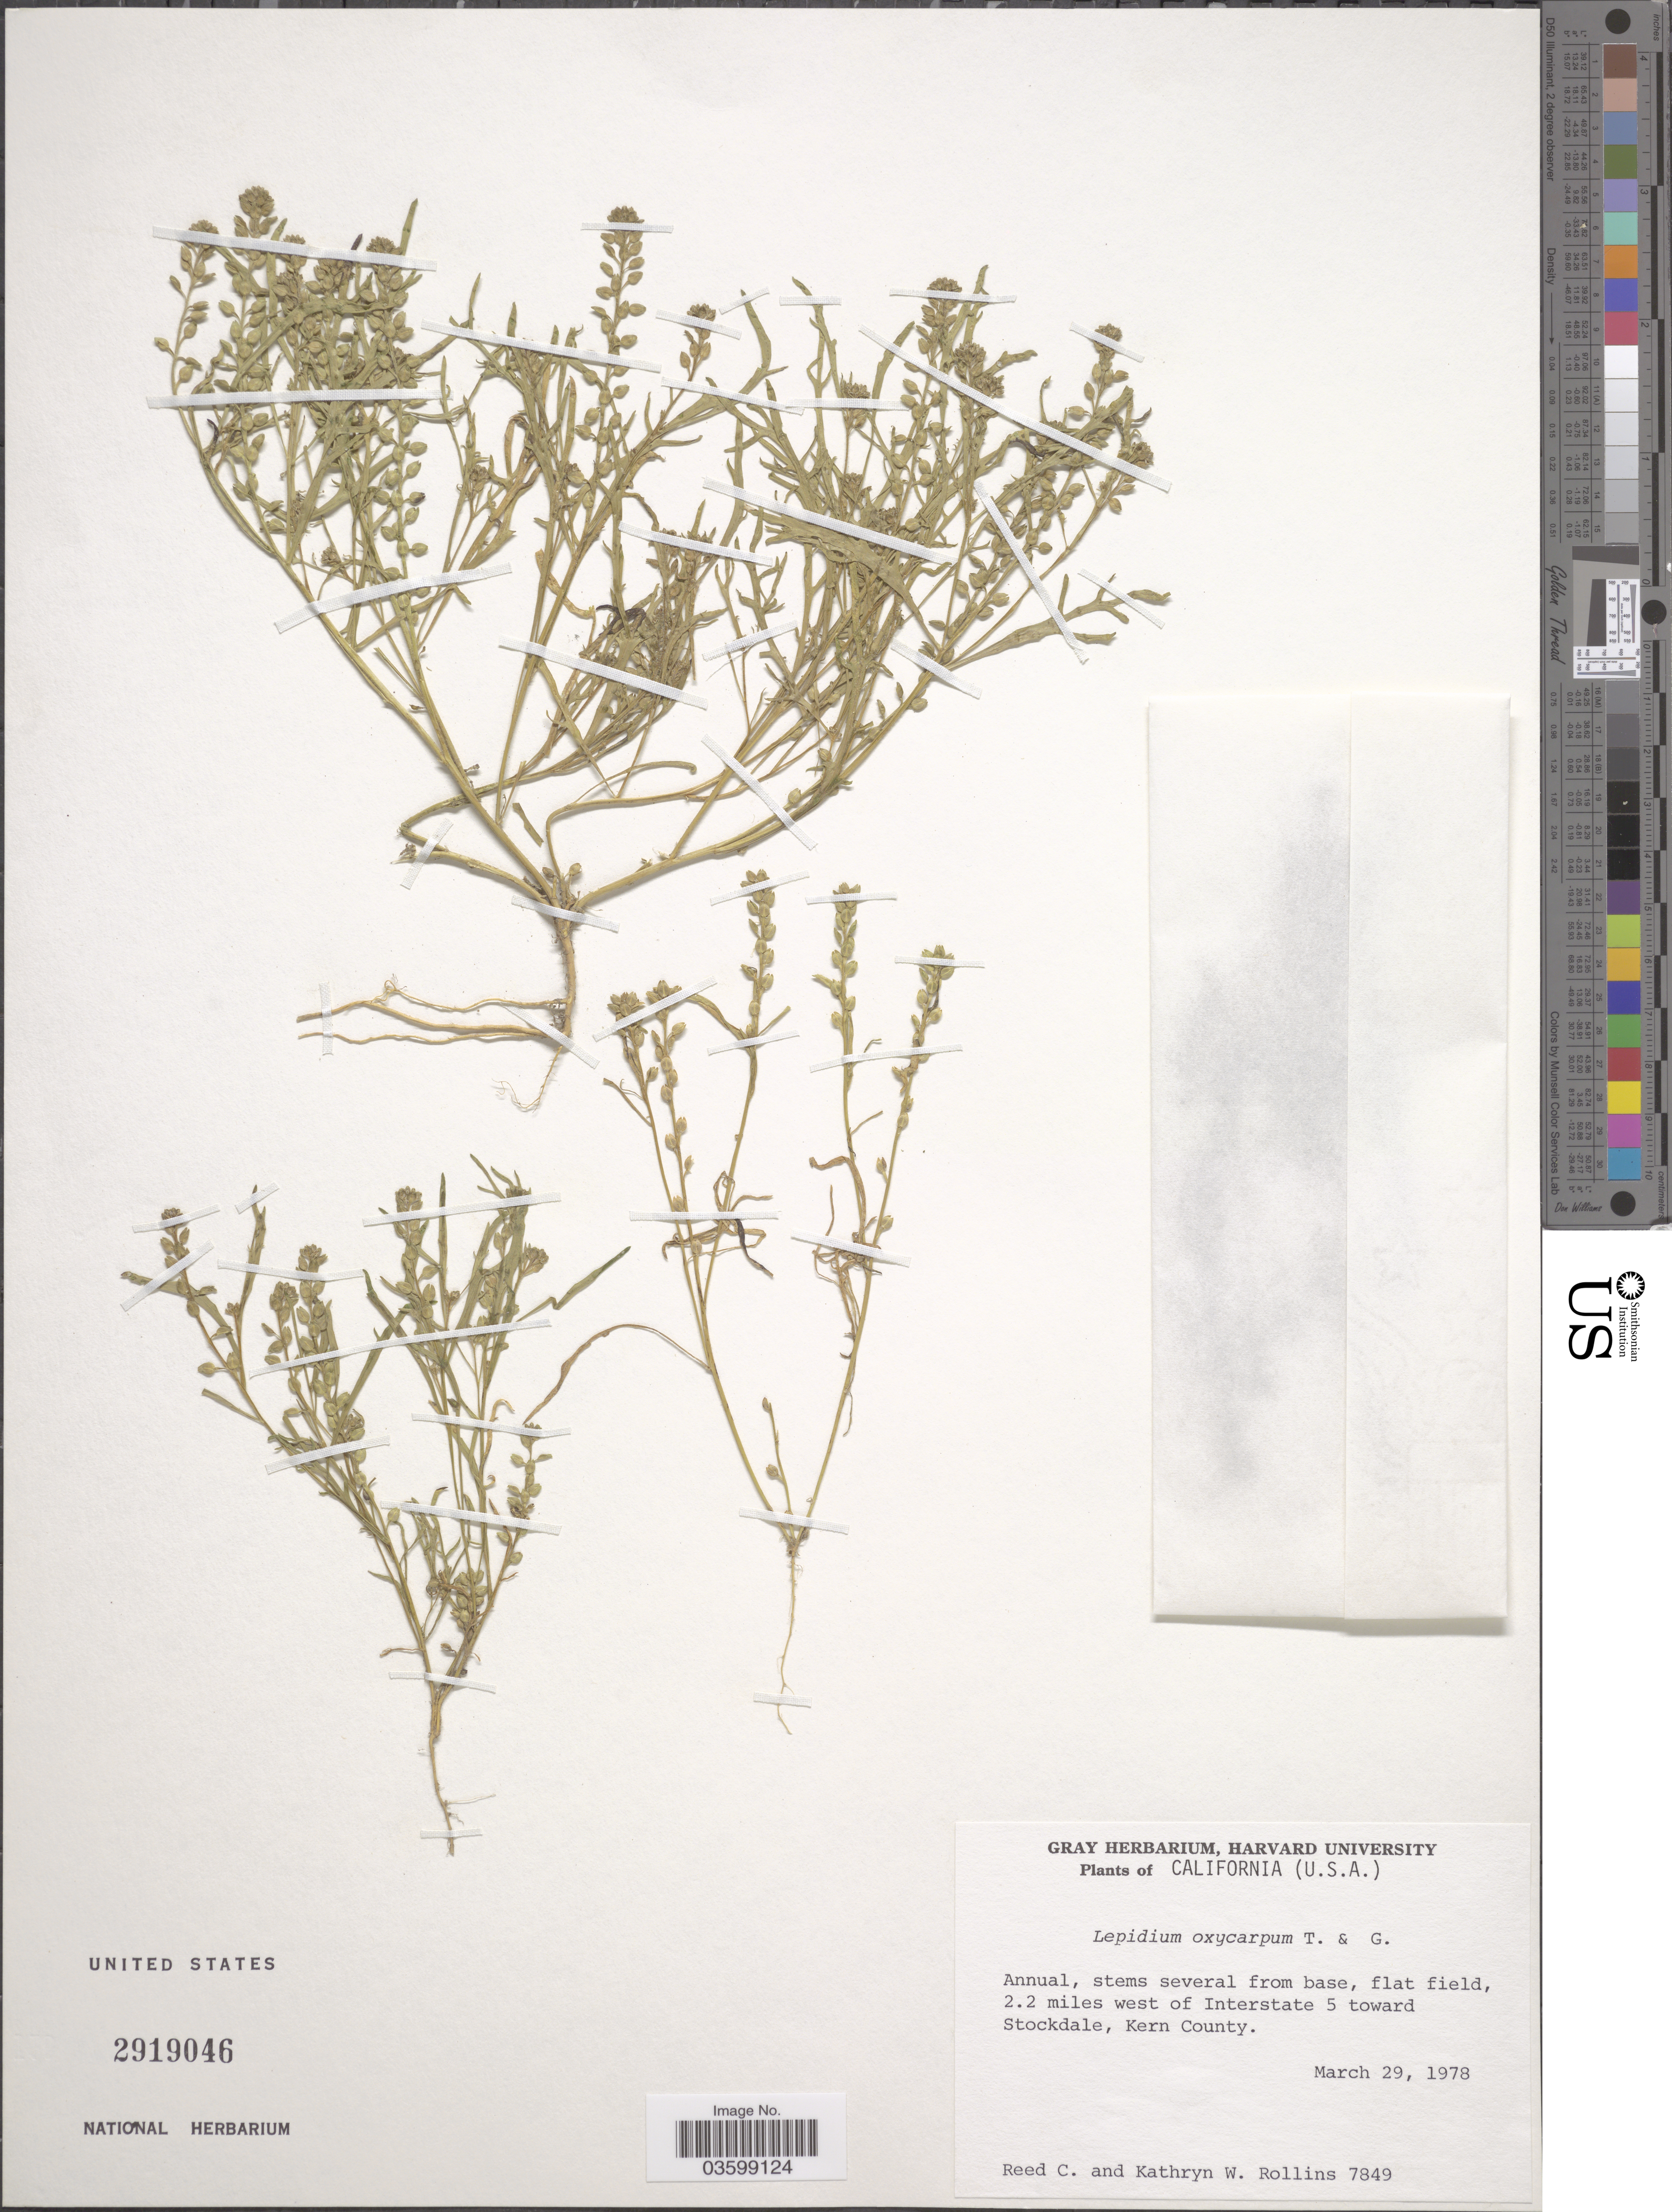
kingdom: Plantae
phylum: Tracheophyta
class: Magnoliopsida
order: Brassicales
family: Brassicaceae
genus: Lepidium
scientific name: Lepidium oxycarpum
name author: Nutt.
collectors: R. C. Rollins & K. W. Rollins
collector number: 7849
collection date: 1978-03-29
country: United States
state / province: California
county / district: Kern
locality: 2.2 miles west of Interstate 5 toward Stockdale, Kern County.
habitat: flat field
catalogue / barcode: US 2919046